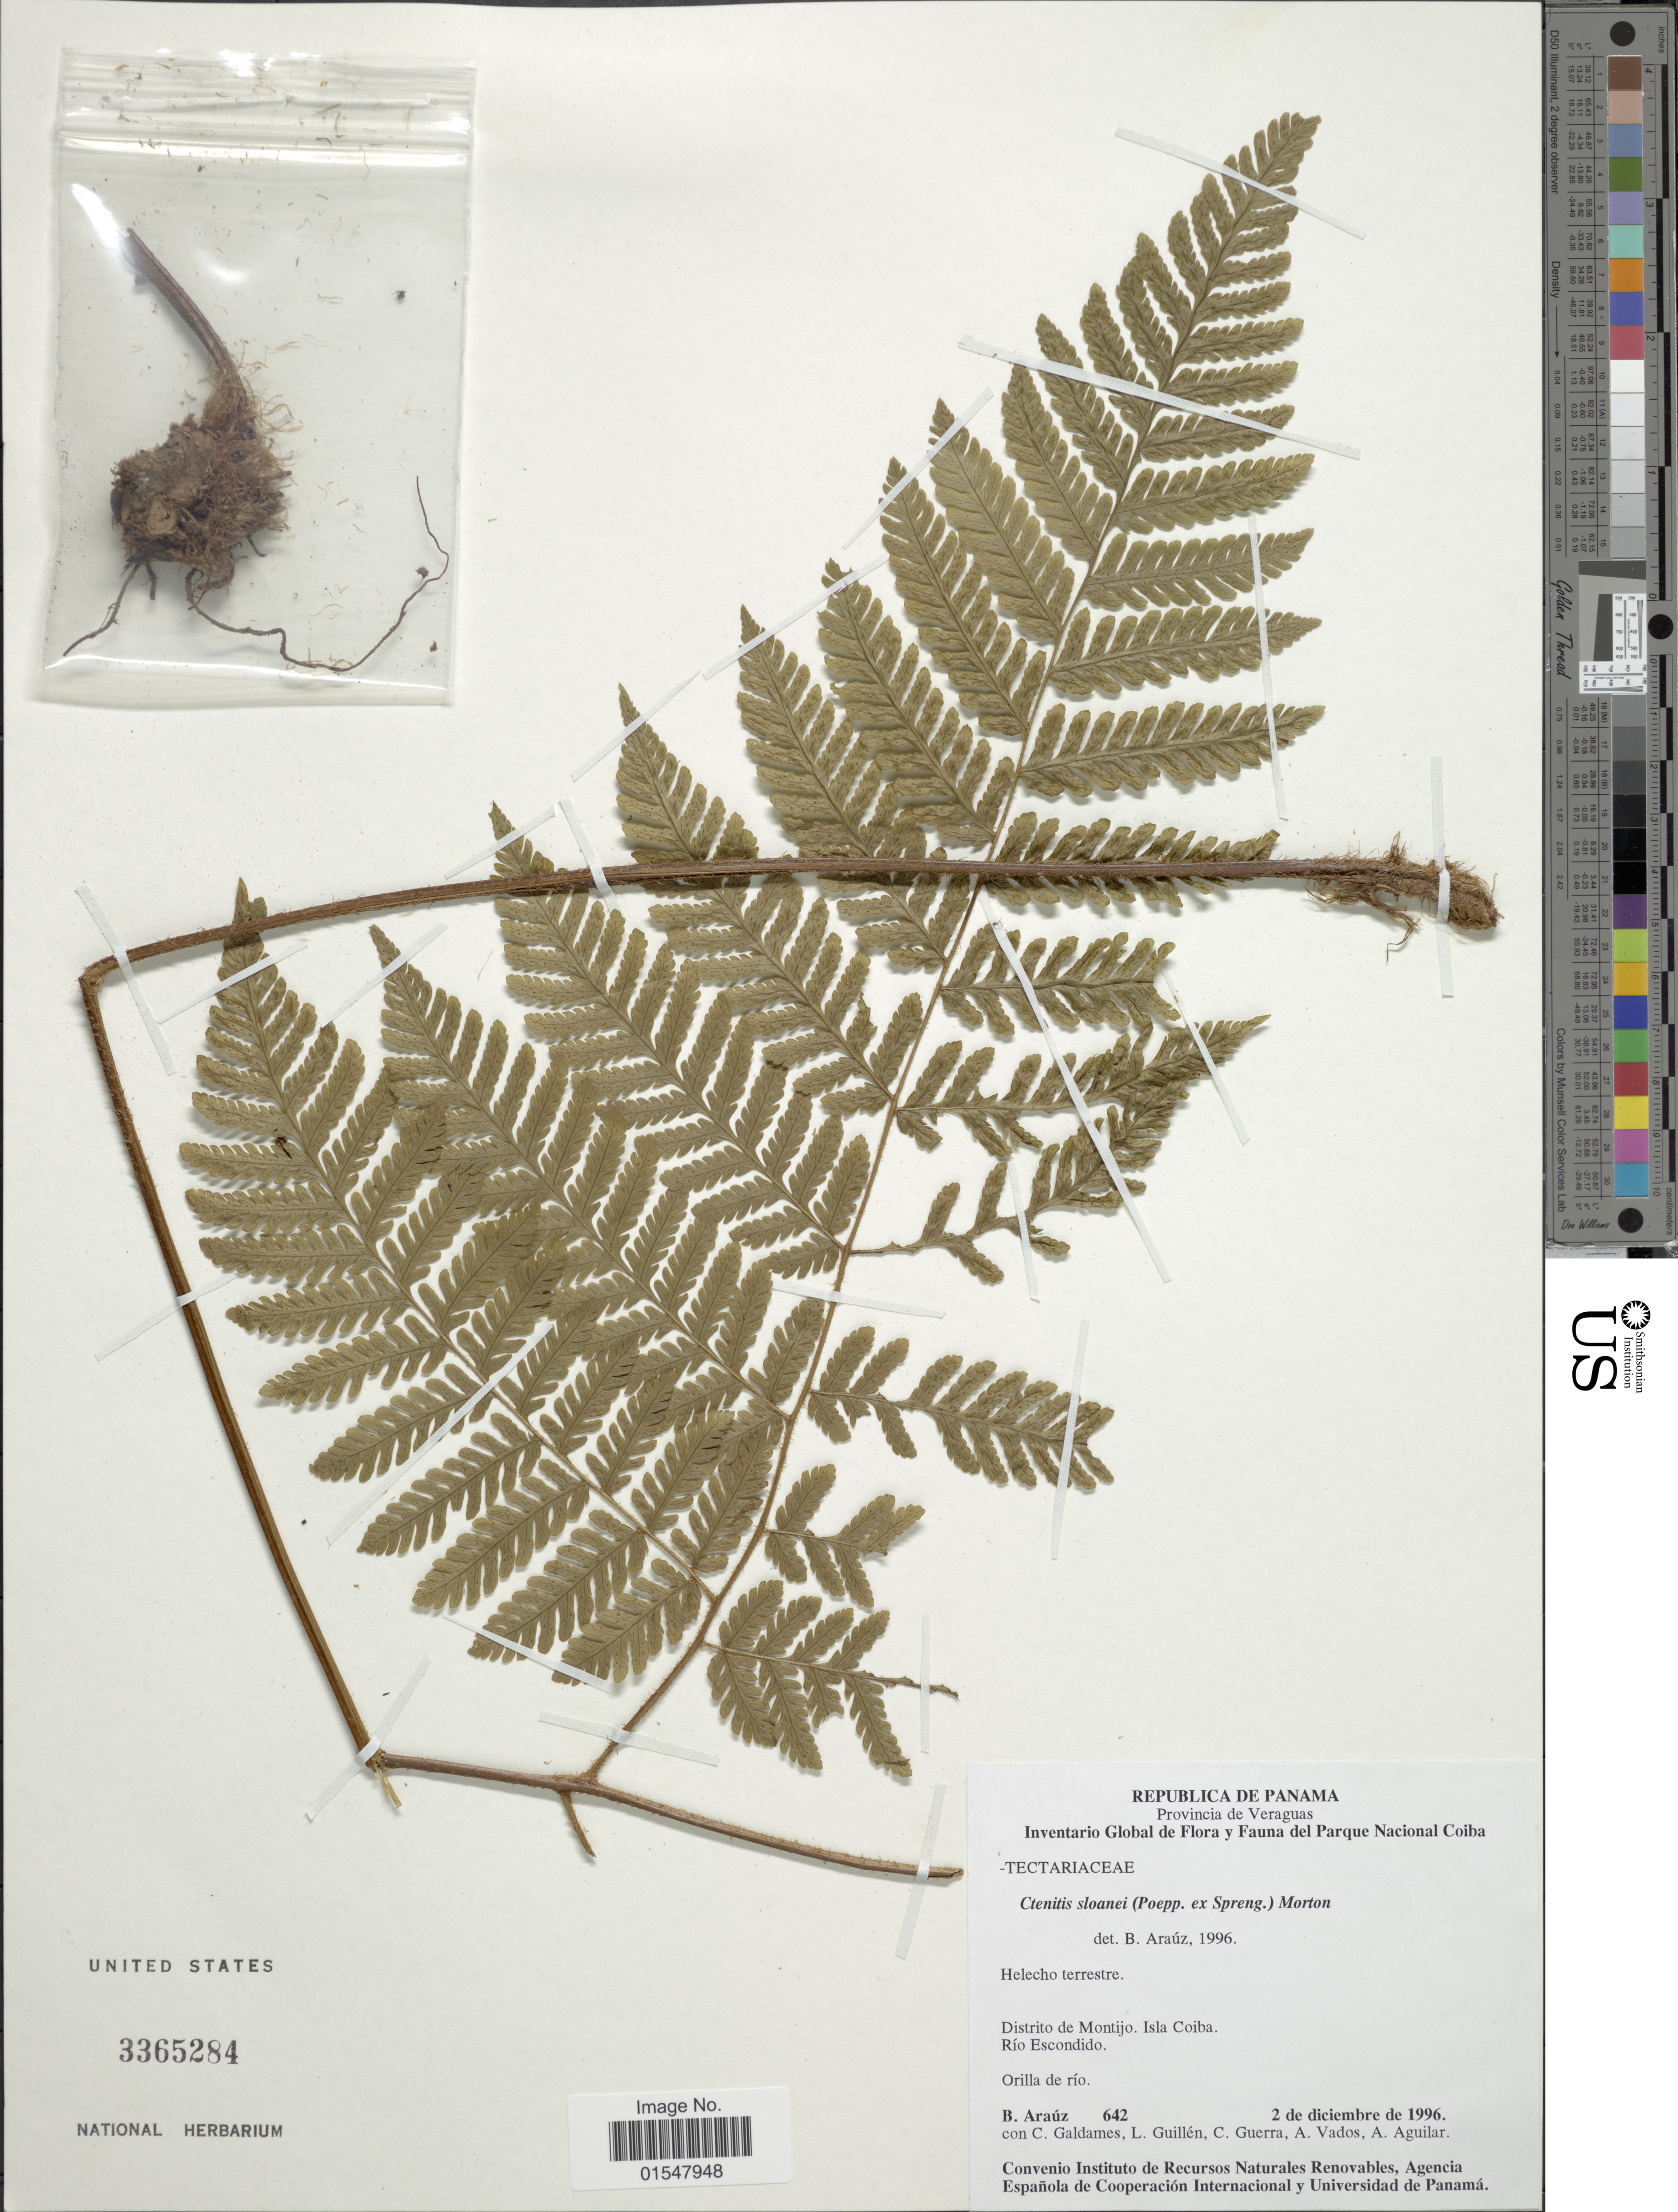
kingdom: Plantae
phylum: Tracheophyta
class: Polypodiopsida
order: Polypodiales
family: Dryopteridaceae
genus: Ctenitis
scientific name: Ctenitis sloanei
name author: (Poepp. ex Spreng.) C.V. Morton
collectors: B. Araúz, C. Galdames, L. Guillén, C. Guerra & et al.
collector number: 642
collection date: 1996-12-02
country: Panama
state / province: Veraguas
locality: Panama, Provincia de Veraguas. Distrito de Montijo. Isla Coiba. Río Escondido. Orilla de río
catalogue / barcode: US 3365284